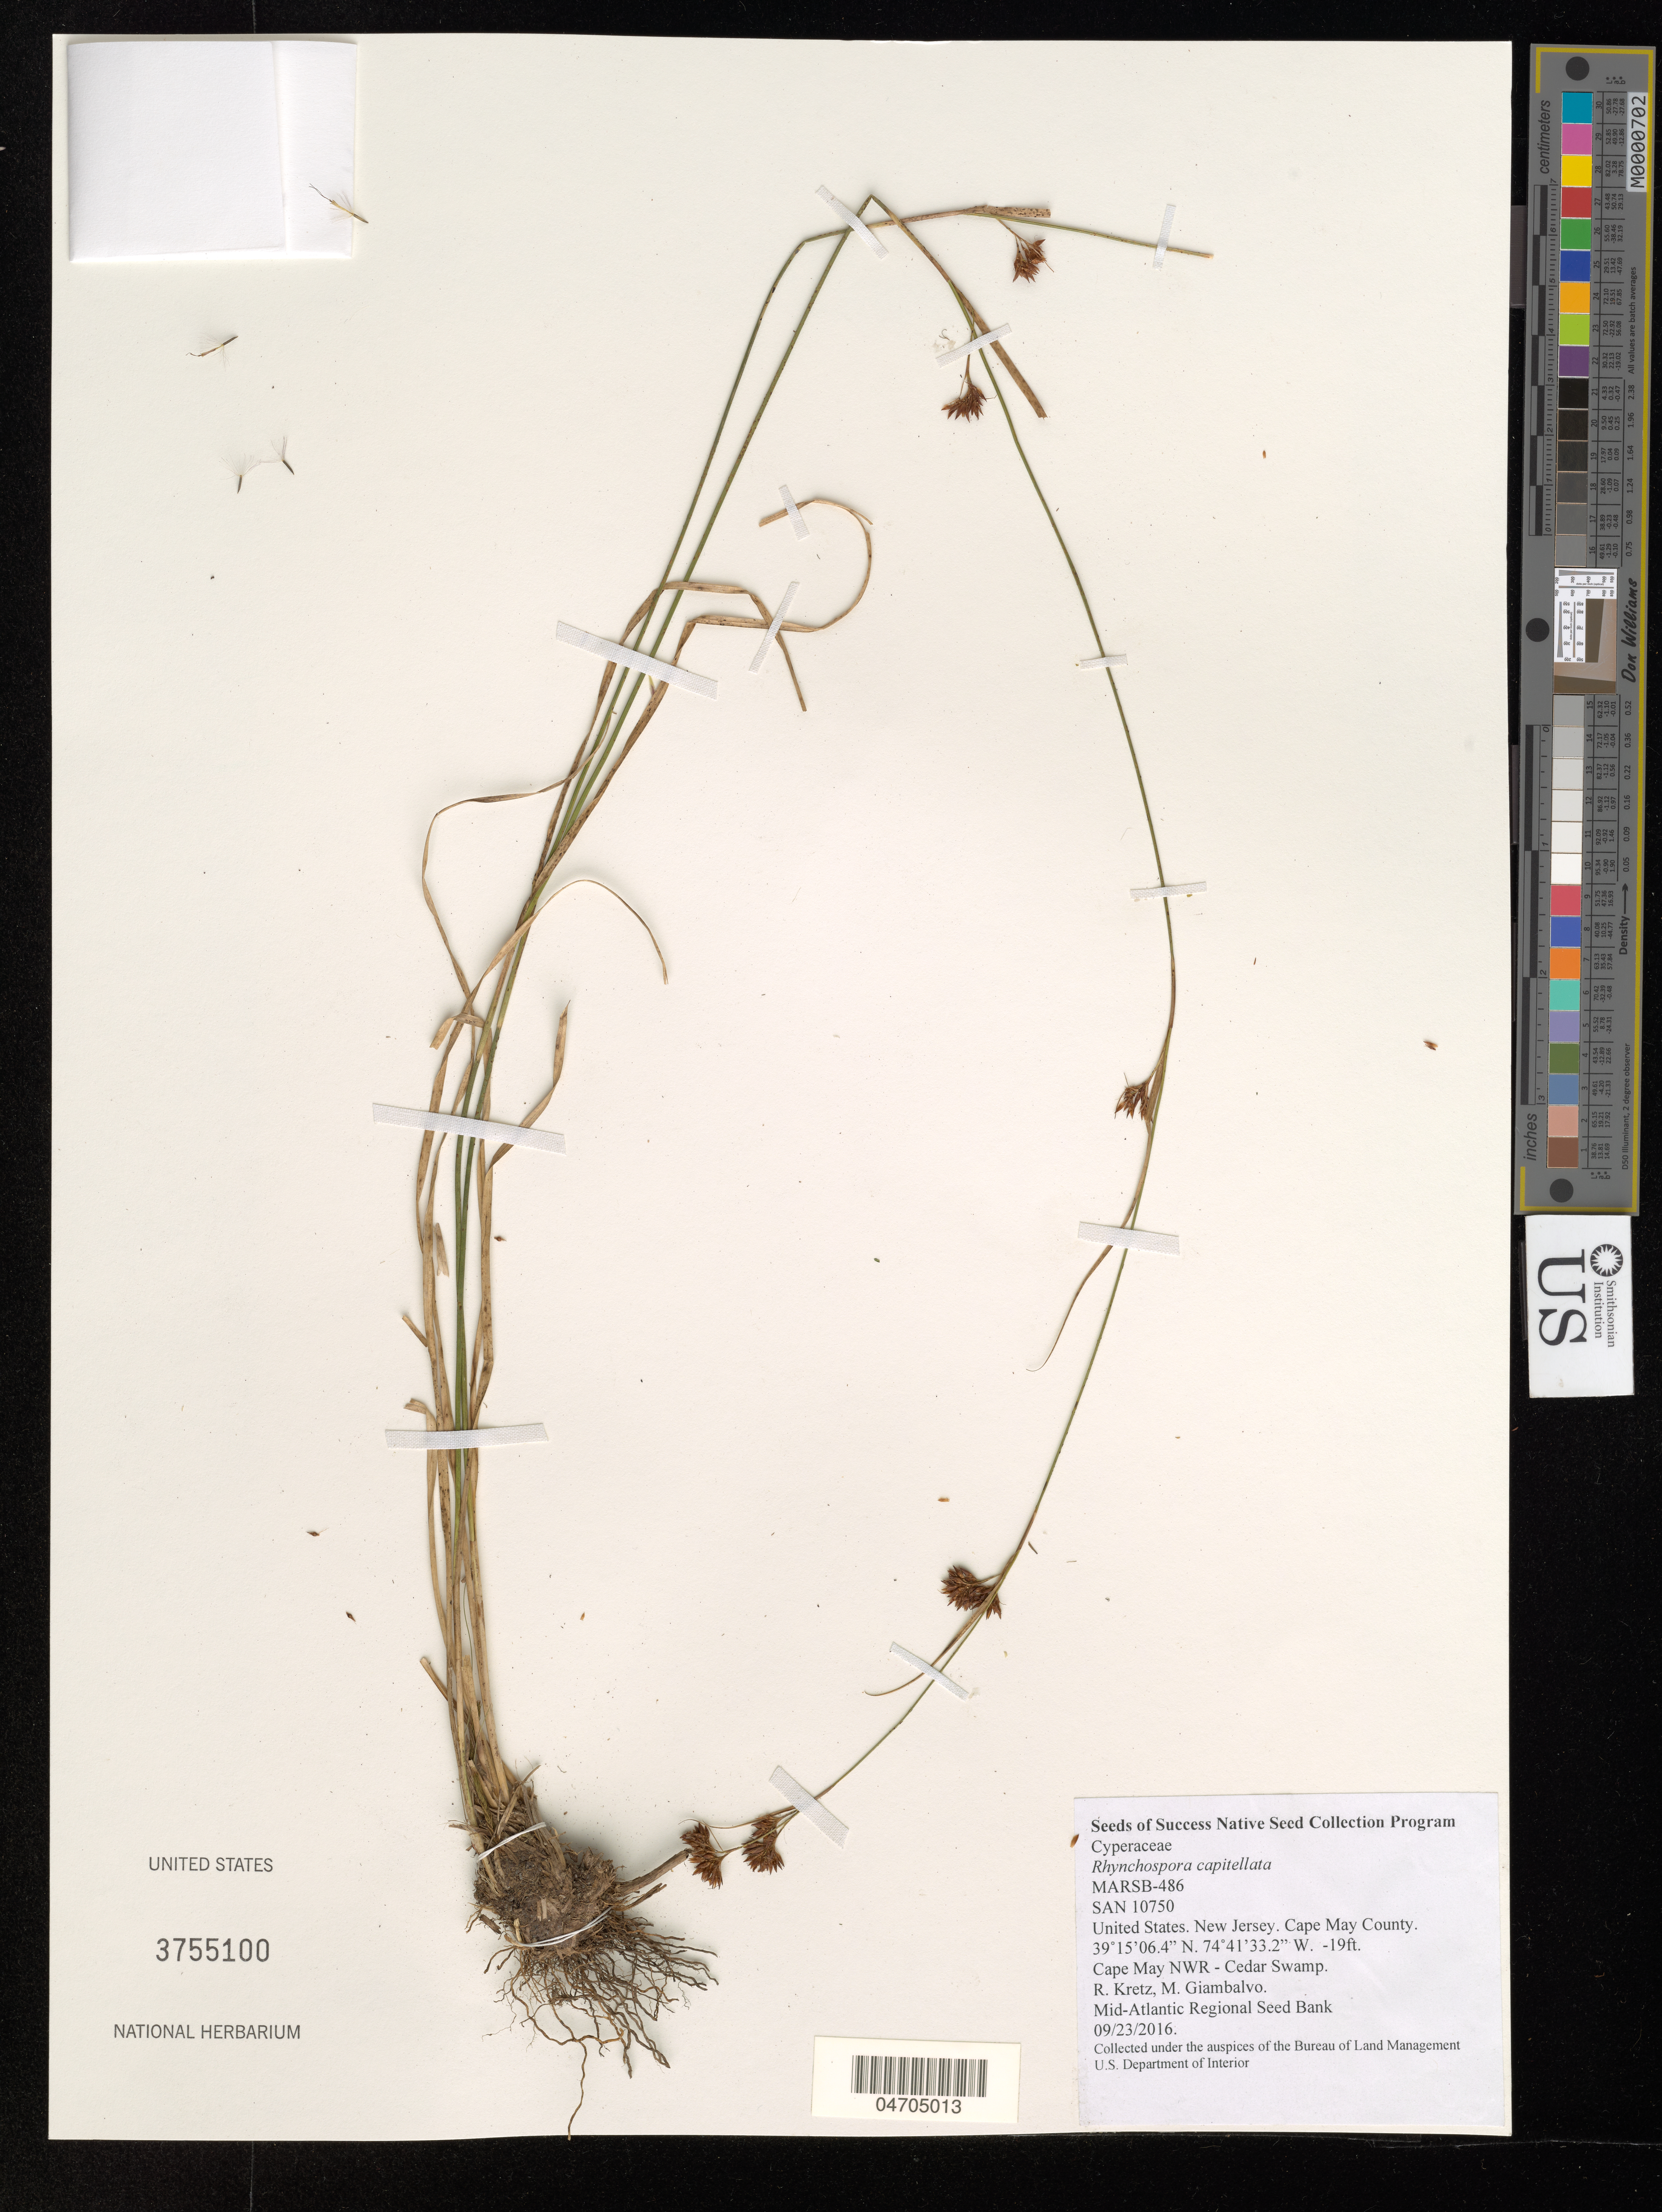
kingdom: Plantae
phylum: Tracheophyta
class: Liliopsida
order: Poales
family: Cyperaceae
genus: Rhynchospora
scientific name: Rhynchospora capitellata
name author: (Michx.) Vahl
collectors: R. Kretz & M. Giambalvo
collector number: MARSB-486/SAN10750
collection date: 2016-09-23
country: United States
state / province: New Jersey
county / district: Cape May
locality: Cape May County. Cape May NWR - Cedar Swamp.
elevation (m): -6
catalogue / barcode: US 3755100